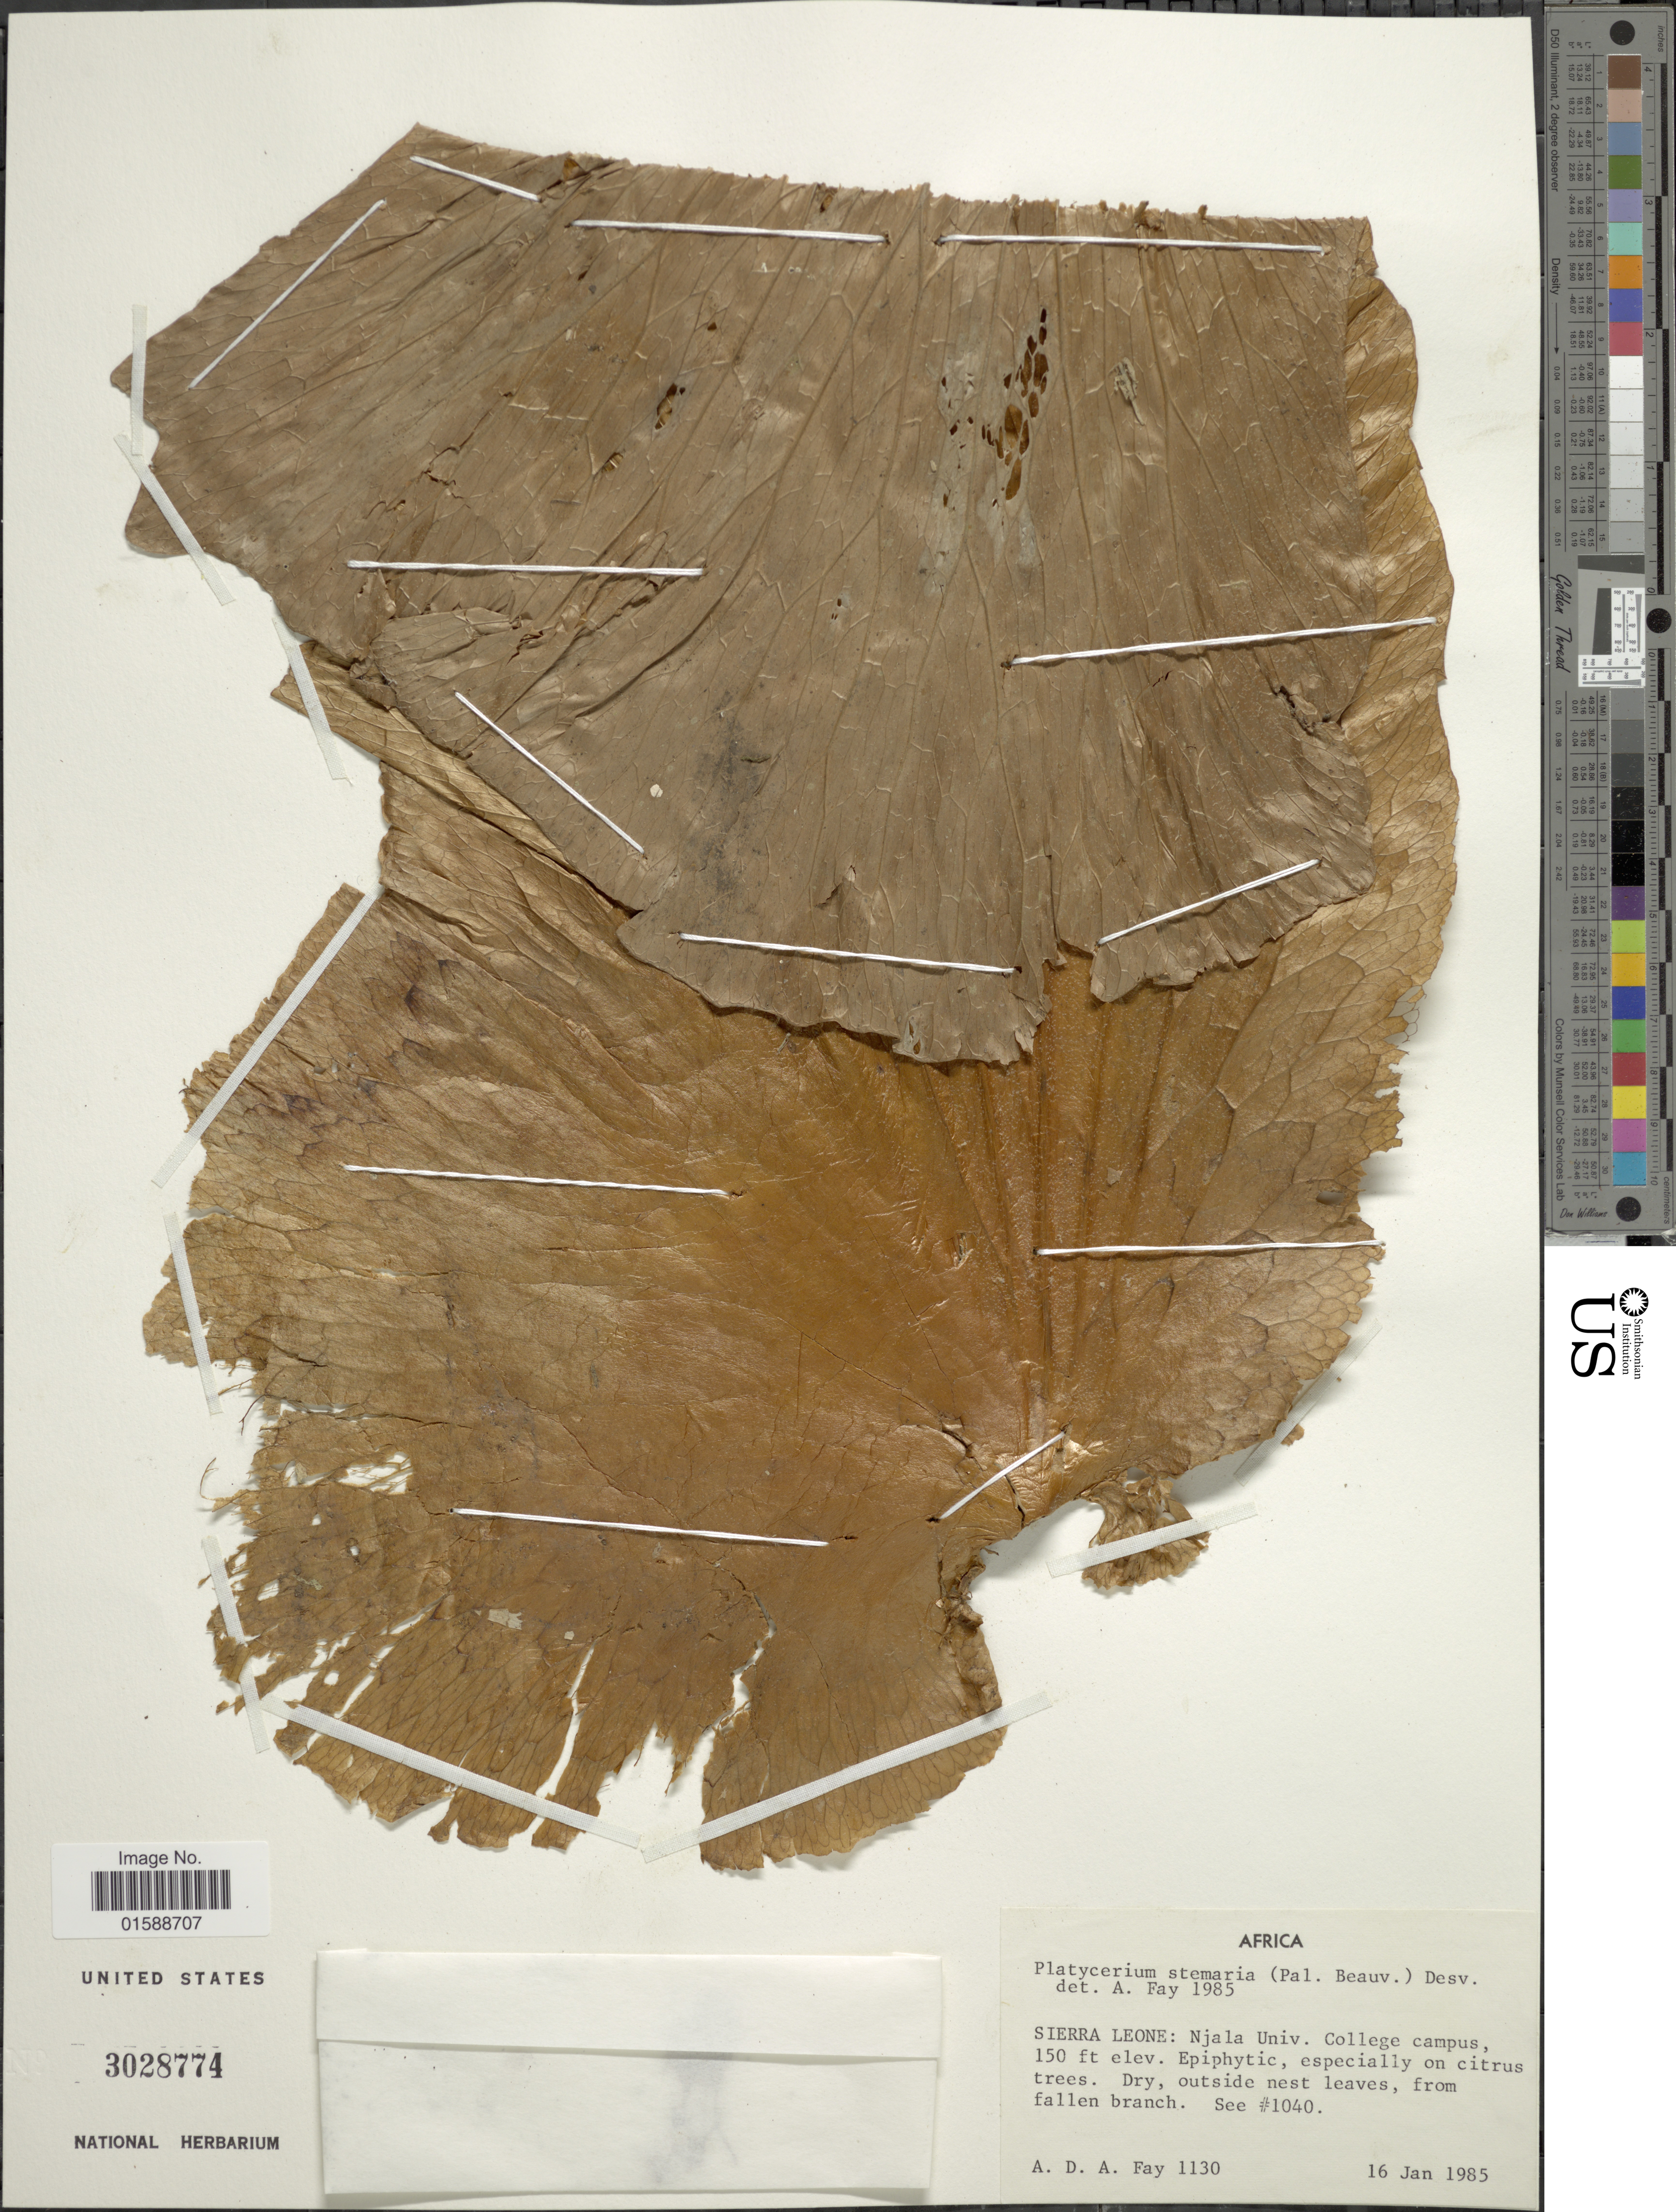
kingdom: Plantae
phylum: Tracheophyta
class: Polypodiopsida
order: Polypodiales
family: Polypodiaceae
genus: Platycerium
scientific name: Platycerium stemaria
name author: (P. Beauv.) Desv.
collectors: A. Fay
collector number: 1130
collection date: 1985-01-16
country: Sierra Leone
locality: Njala univ. College campus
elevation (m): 46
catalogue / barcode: US 3028774